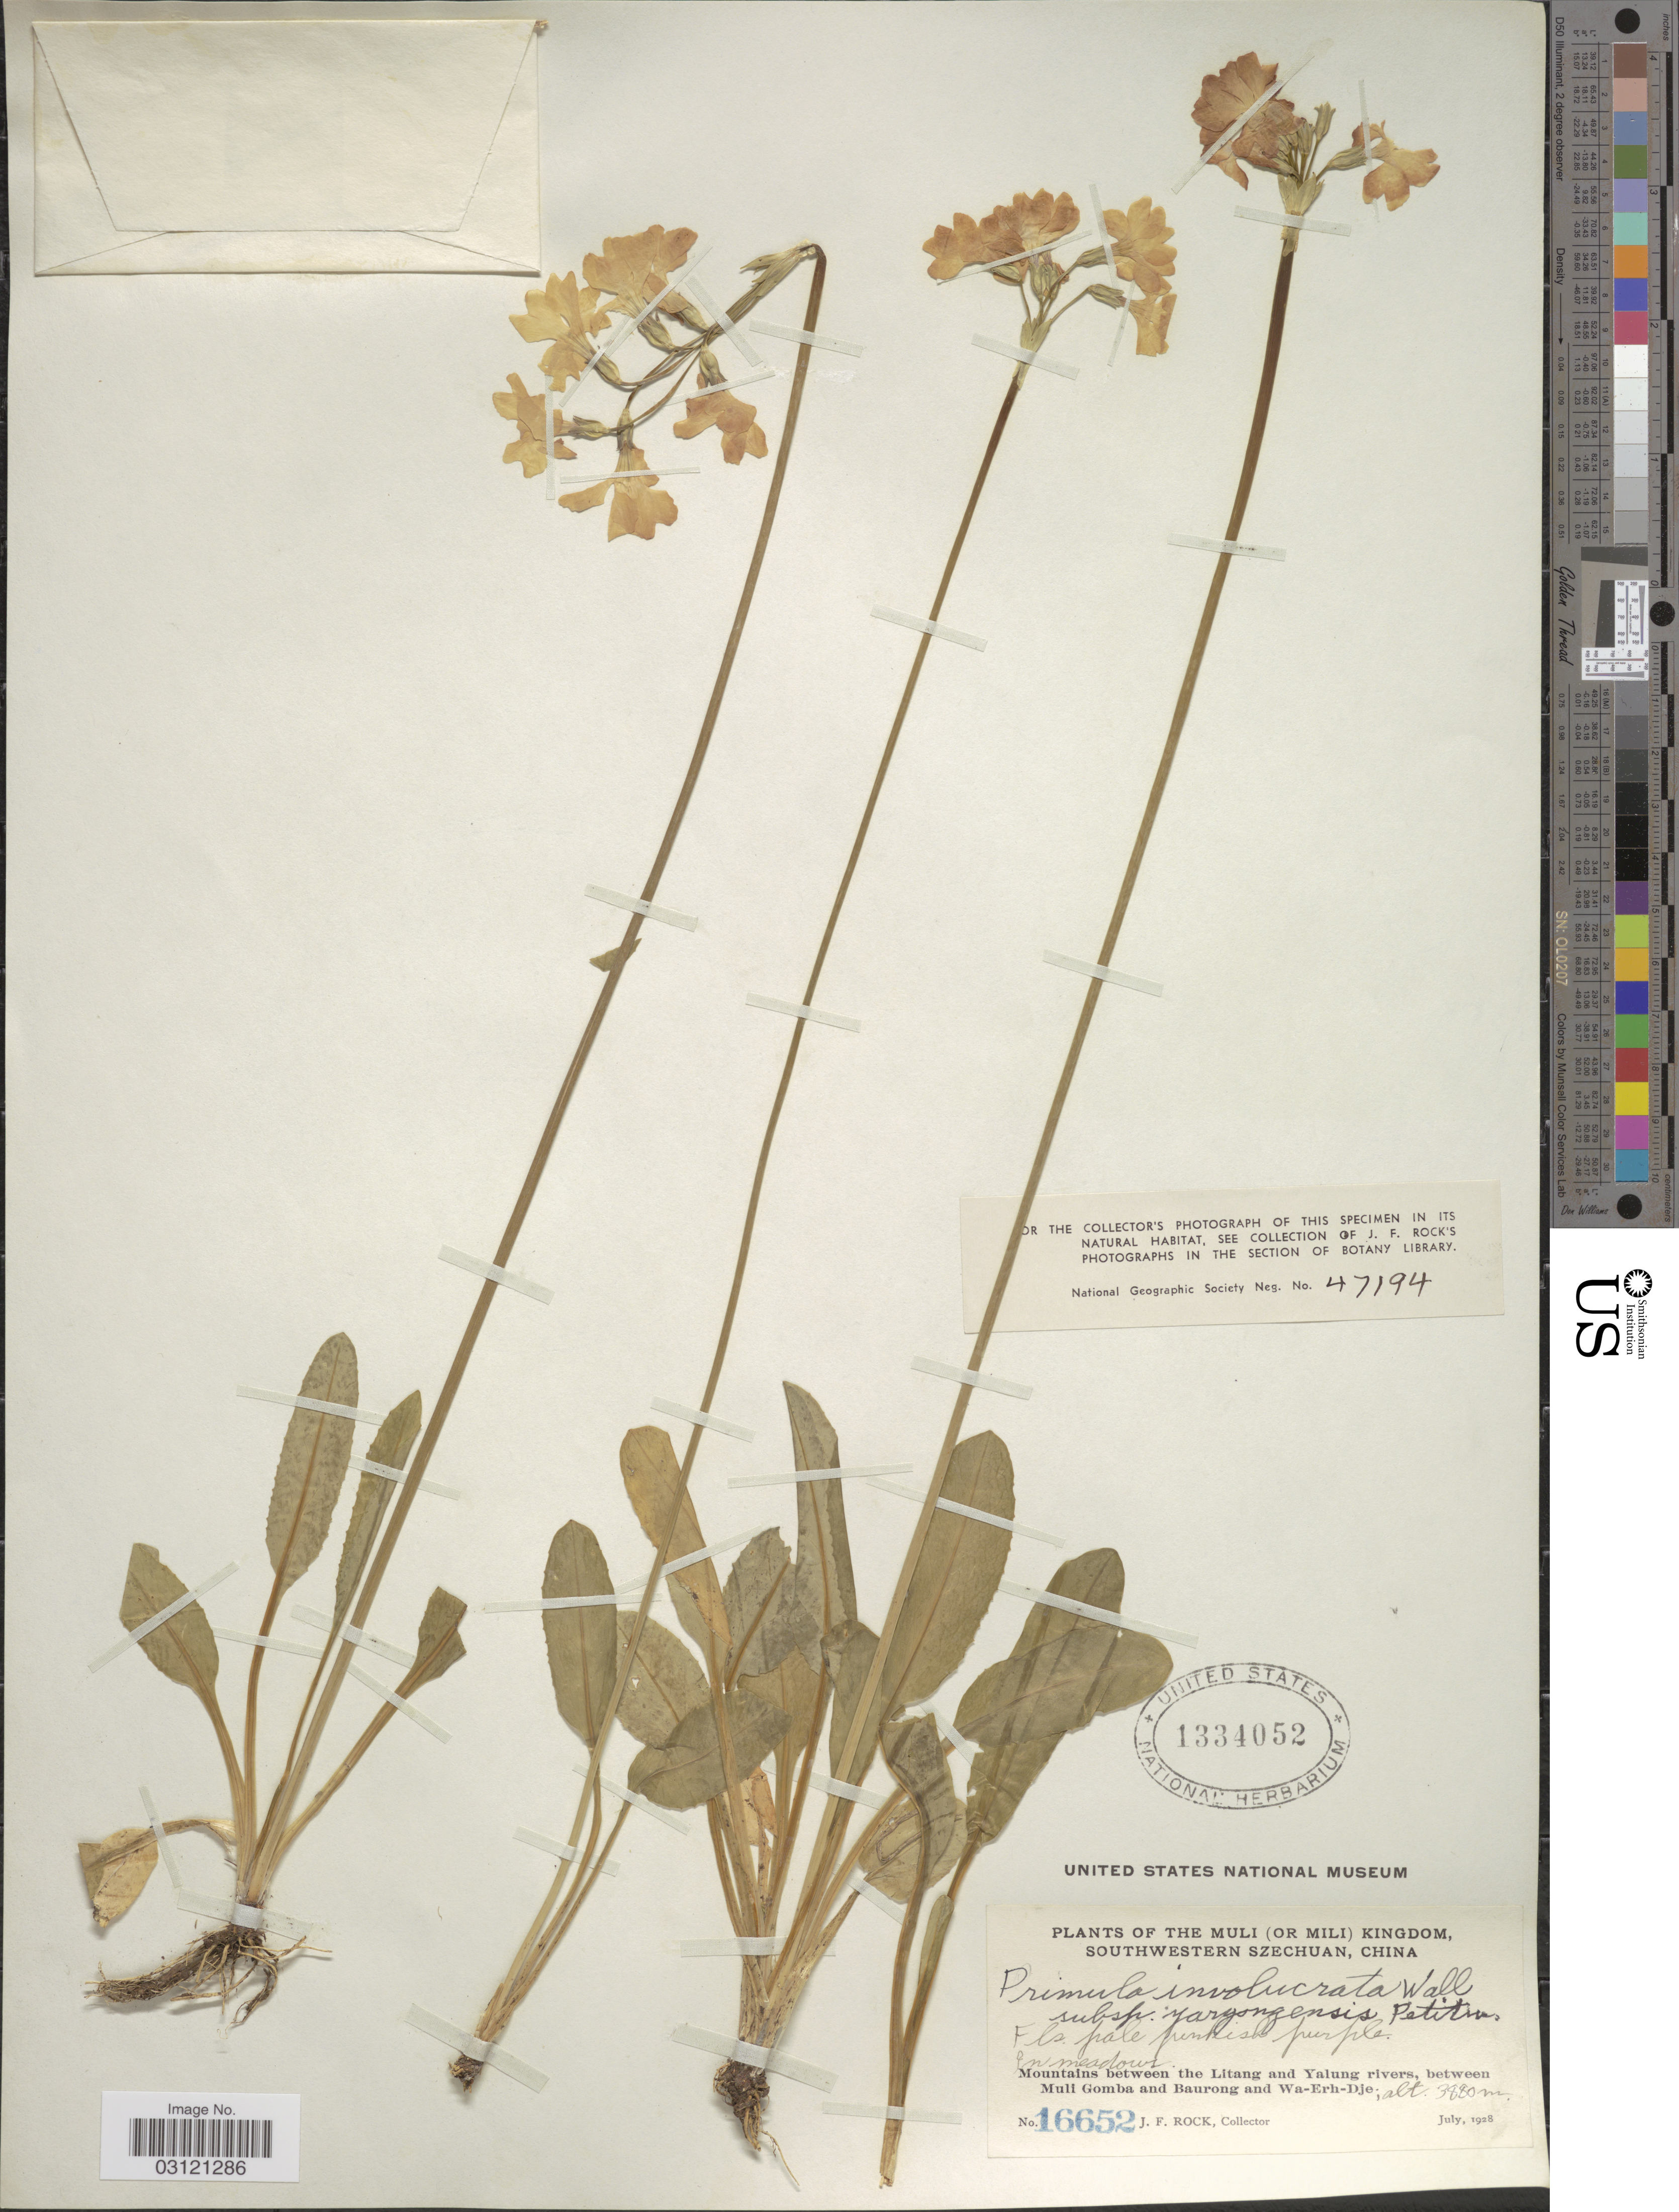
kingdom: Plantae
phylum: Tracheophyta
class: Magnoliopsida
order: Ericales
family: Primulaceae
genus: Primula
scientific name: Primula involucrata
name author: Wall. ex Duby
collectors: J. Rock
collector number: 16652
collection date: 1928-07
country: China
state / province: Sichuan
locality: The Muli (Or Mili) Kingdom, Southwestern Szechuan, China, Mountains between the Litang and Yalung rivers, between Muli Gomba and Baurong and Wa-Erh-Dje.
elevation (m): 3880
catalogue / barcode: US 1334052